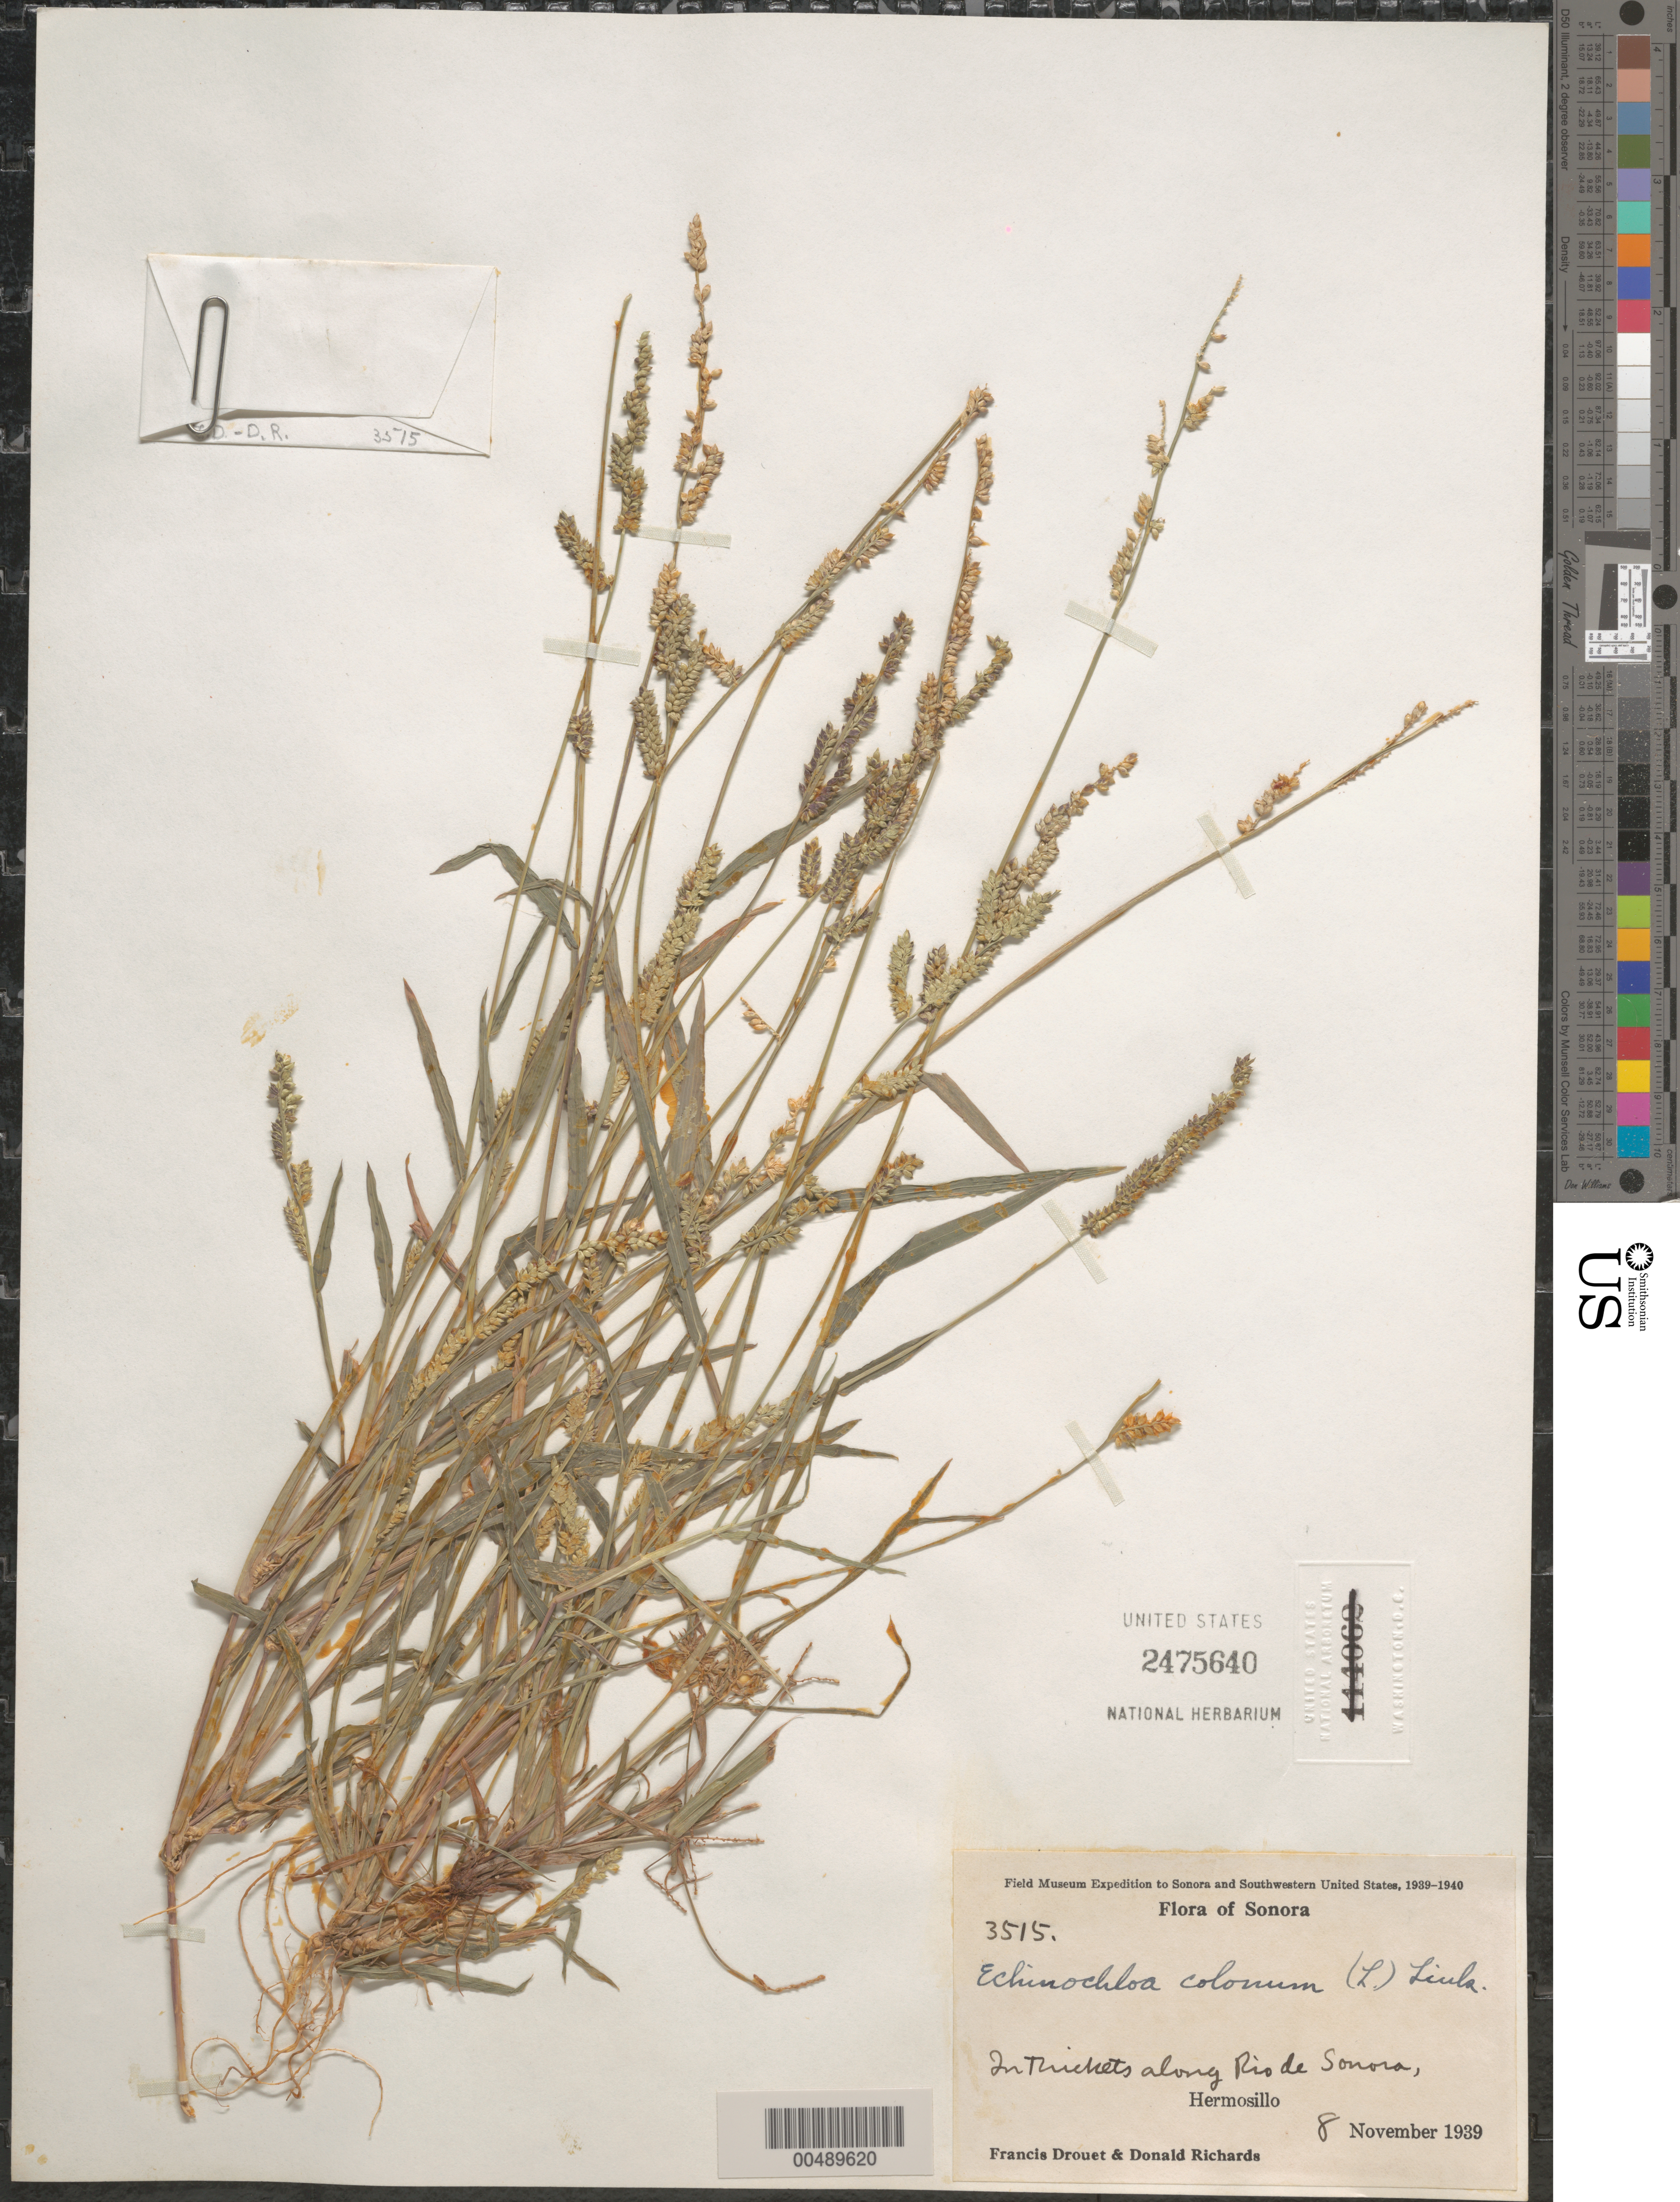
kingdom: Plantae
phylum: Tracheophyta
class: Liliopsida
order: Poales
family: Poaceae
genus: Echinochloa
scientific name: Echinochloa colona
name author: (L.) Link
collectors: F. E. Drouet & D. Richards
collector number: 3515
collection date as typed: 8 Nov 1939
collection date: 1939-11-08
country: Mexico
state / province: Sonora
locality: Hermosillo, along Rio de Sonora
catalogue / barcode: US 2475640